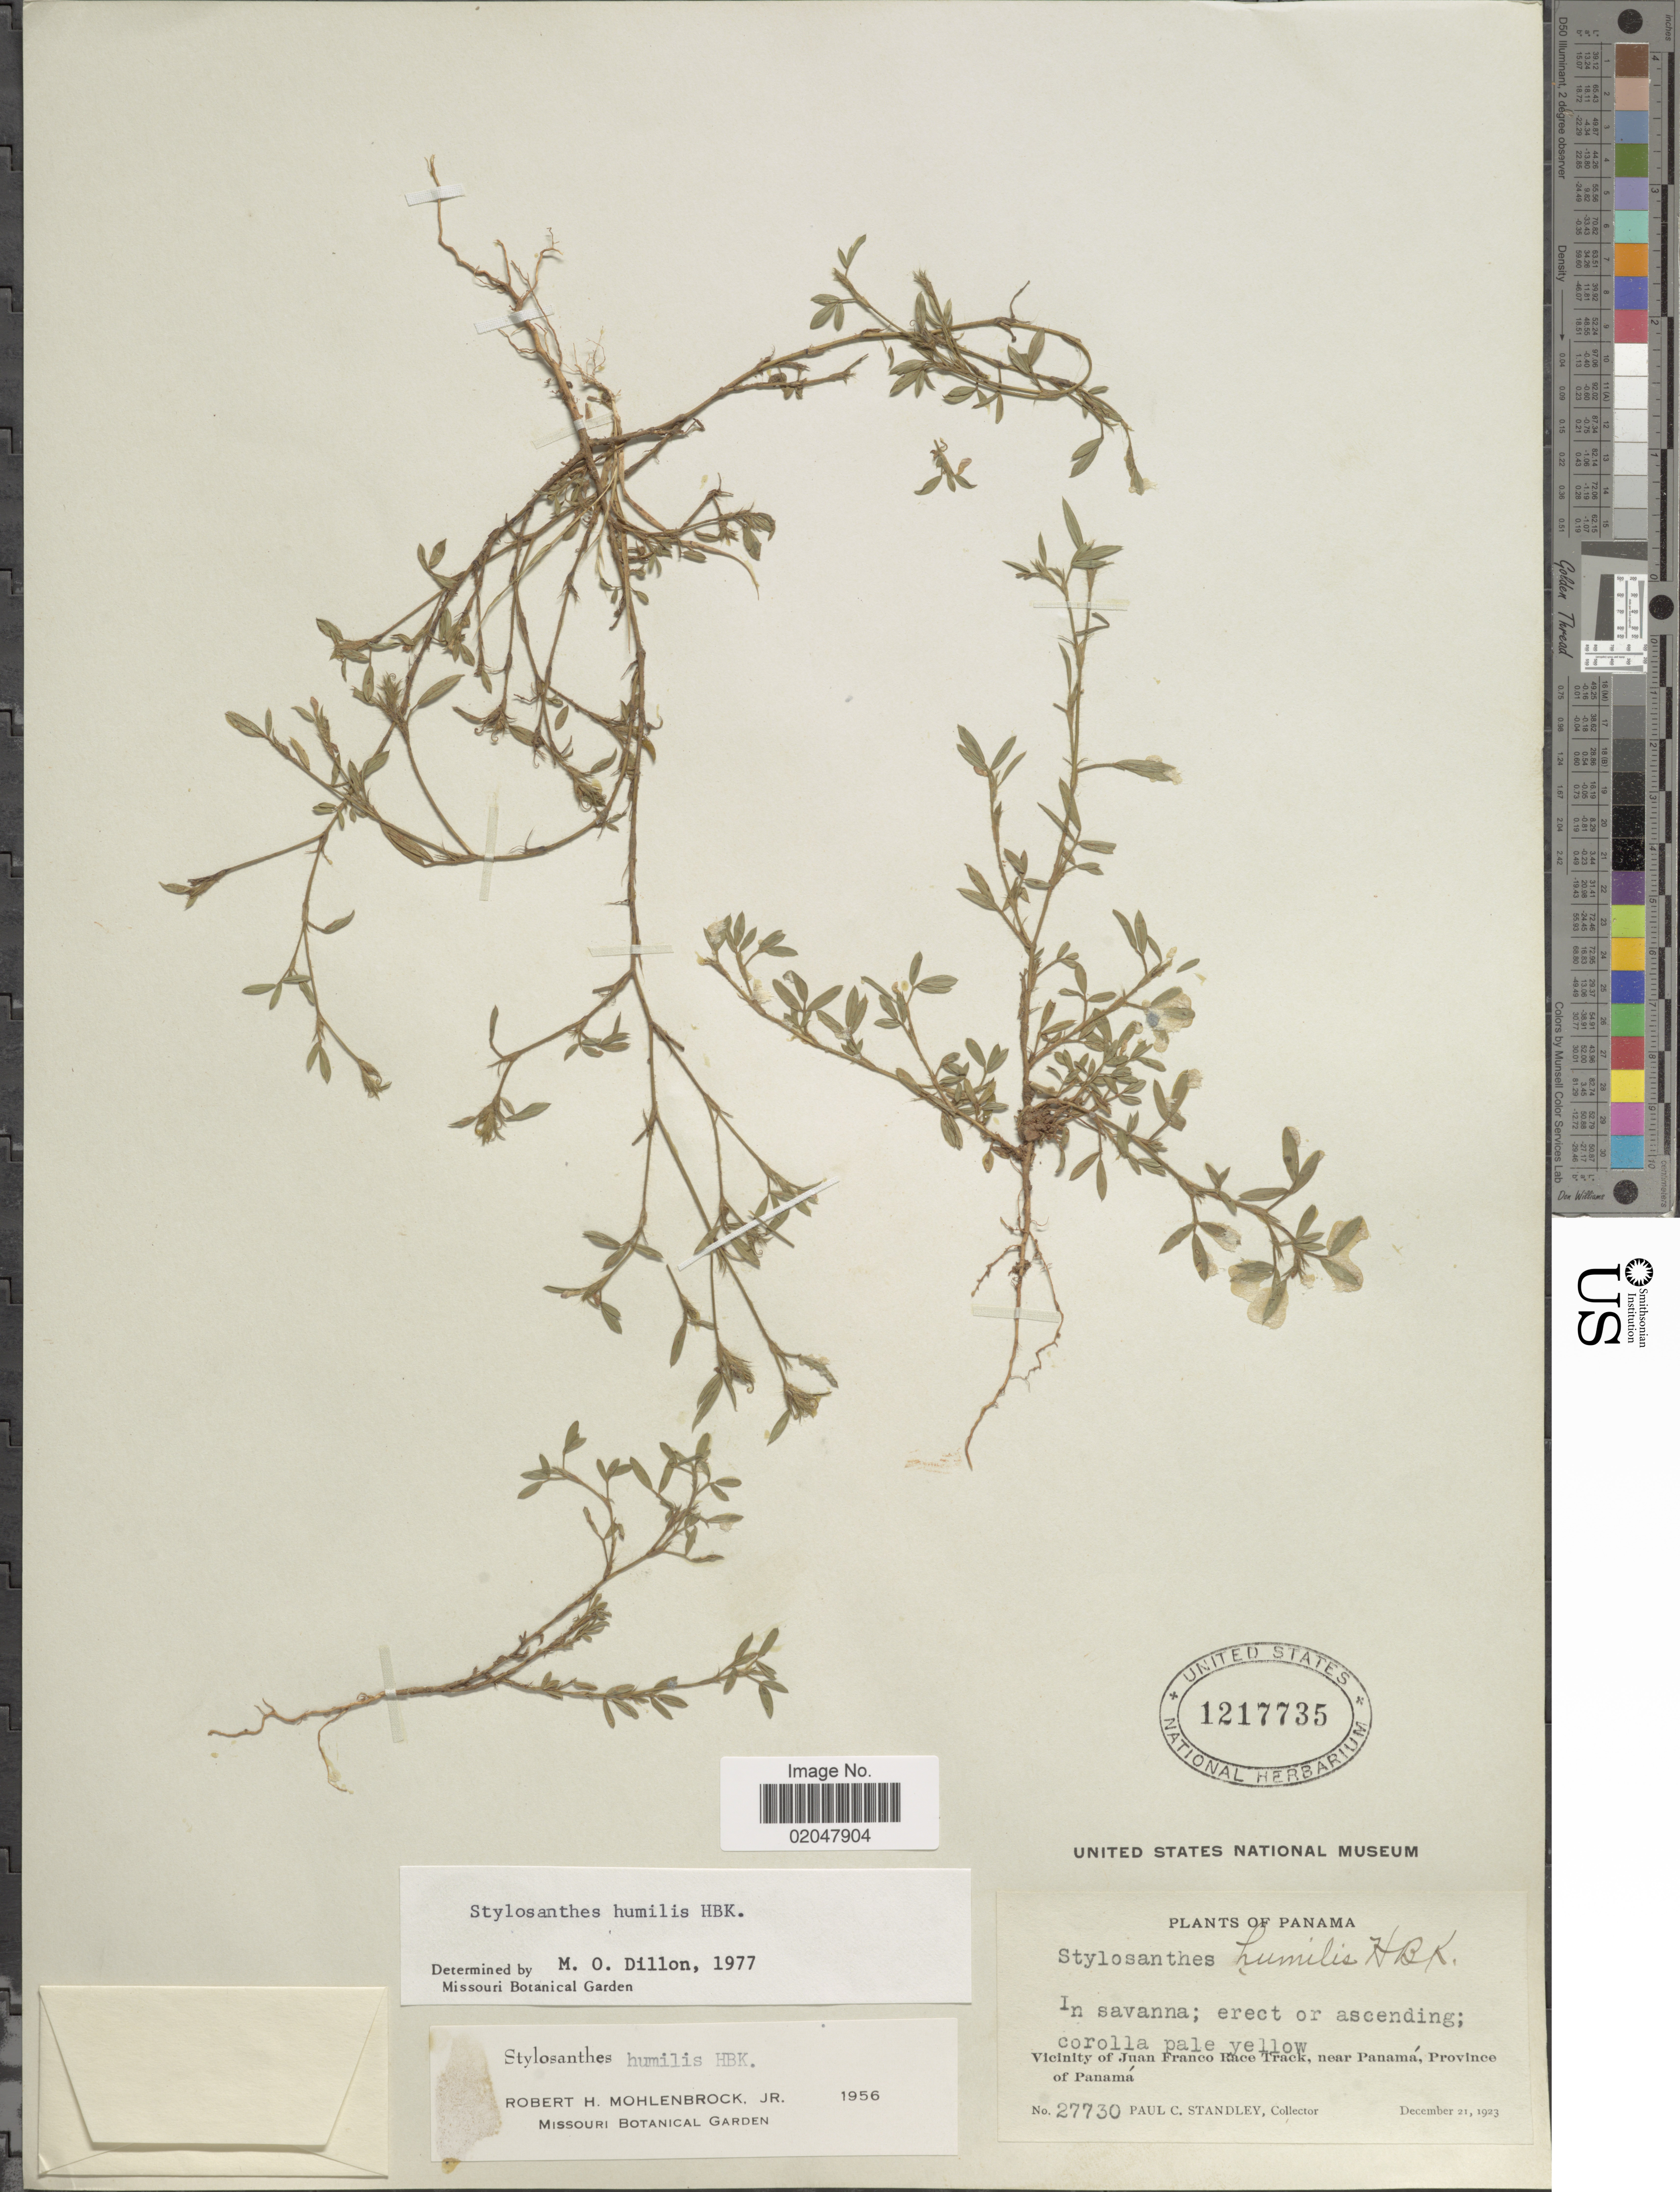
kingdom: Plantae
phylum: Tracheophyta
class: Magnoliopsida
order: Fabales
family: Fabaceae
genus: Stylosanthes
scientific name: Stylosanthes humilis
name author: Kunth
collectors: P. C. Standley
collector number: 27730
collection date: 1923-12-21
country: Panama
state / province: Panamá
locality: Vicinity of Juan Franco Race Track, near Panama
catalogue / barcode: US 1217735